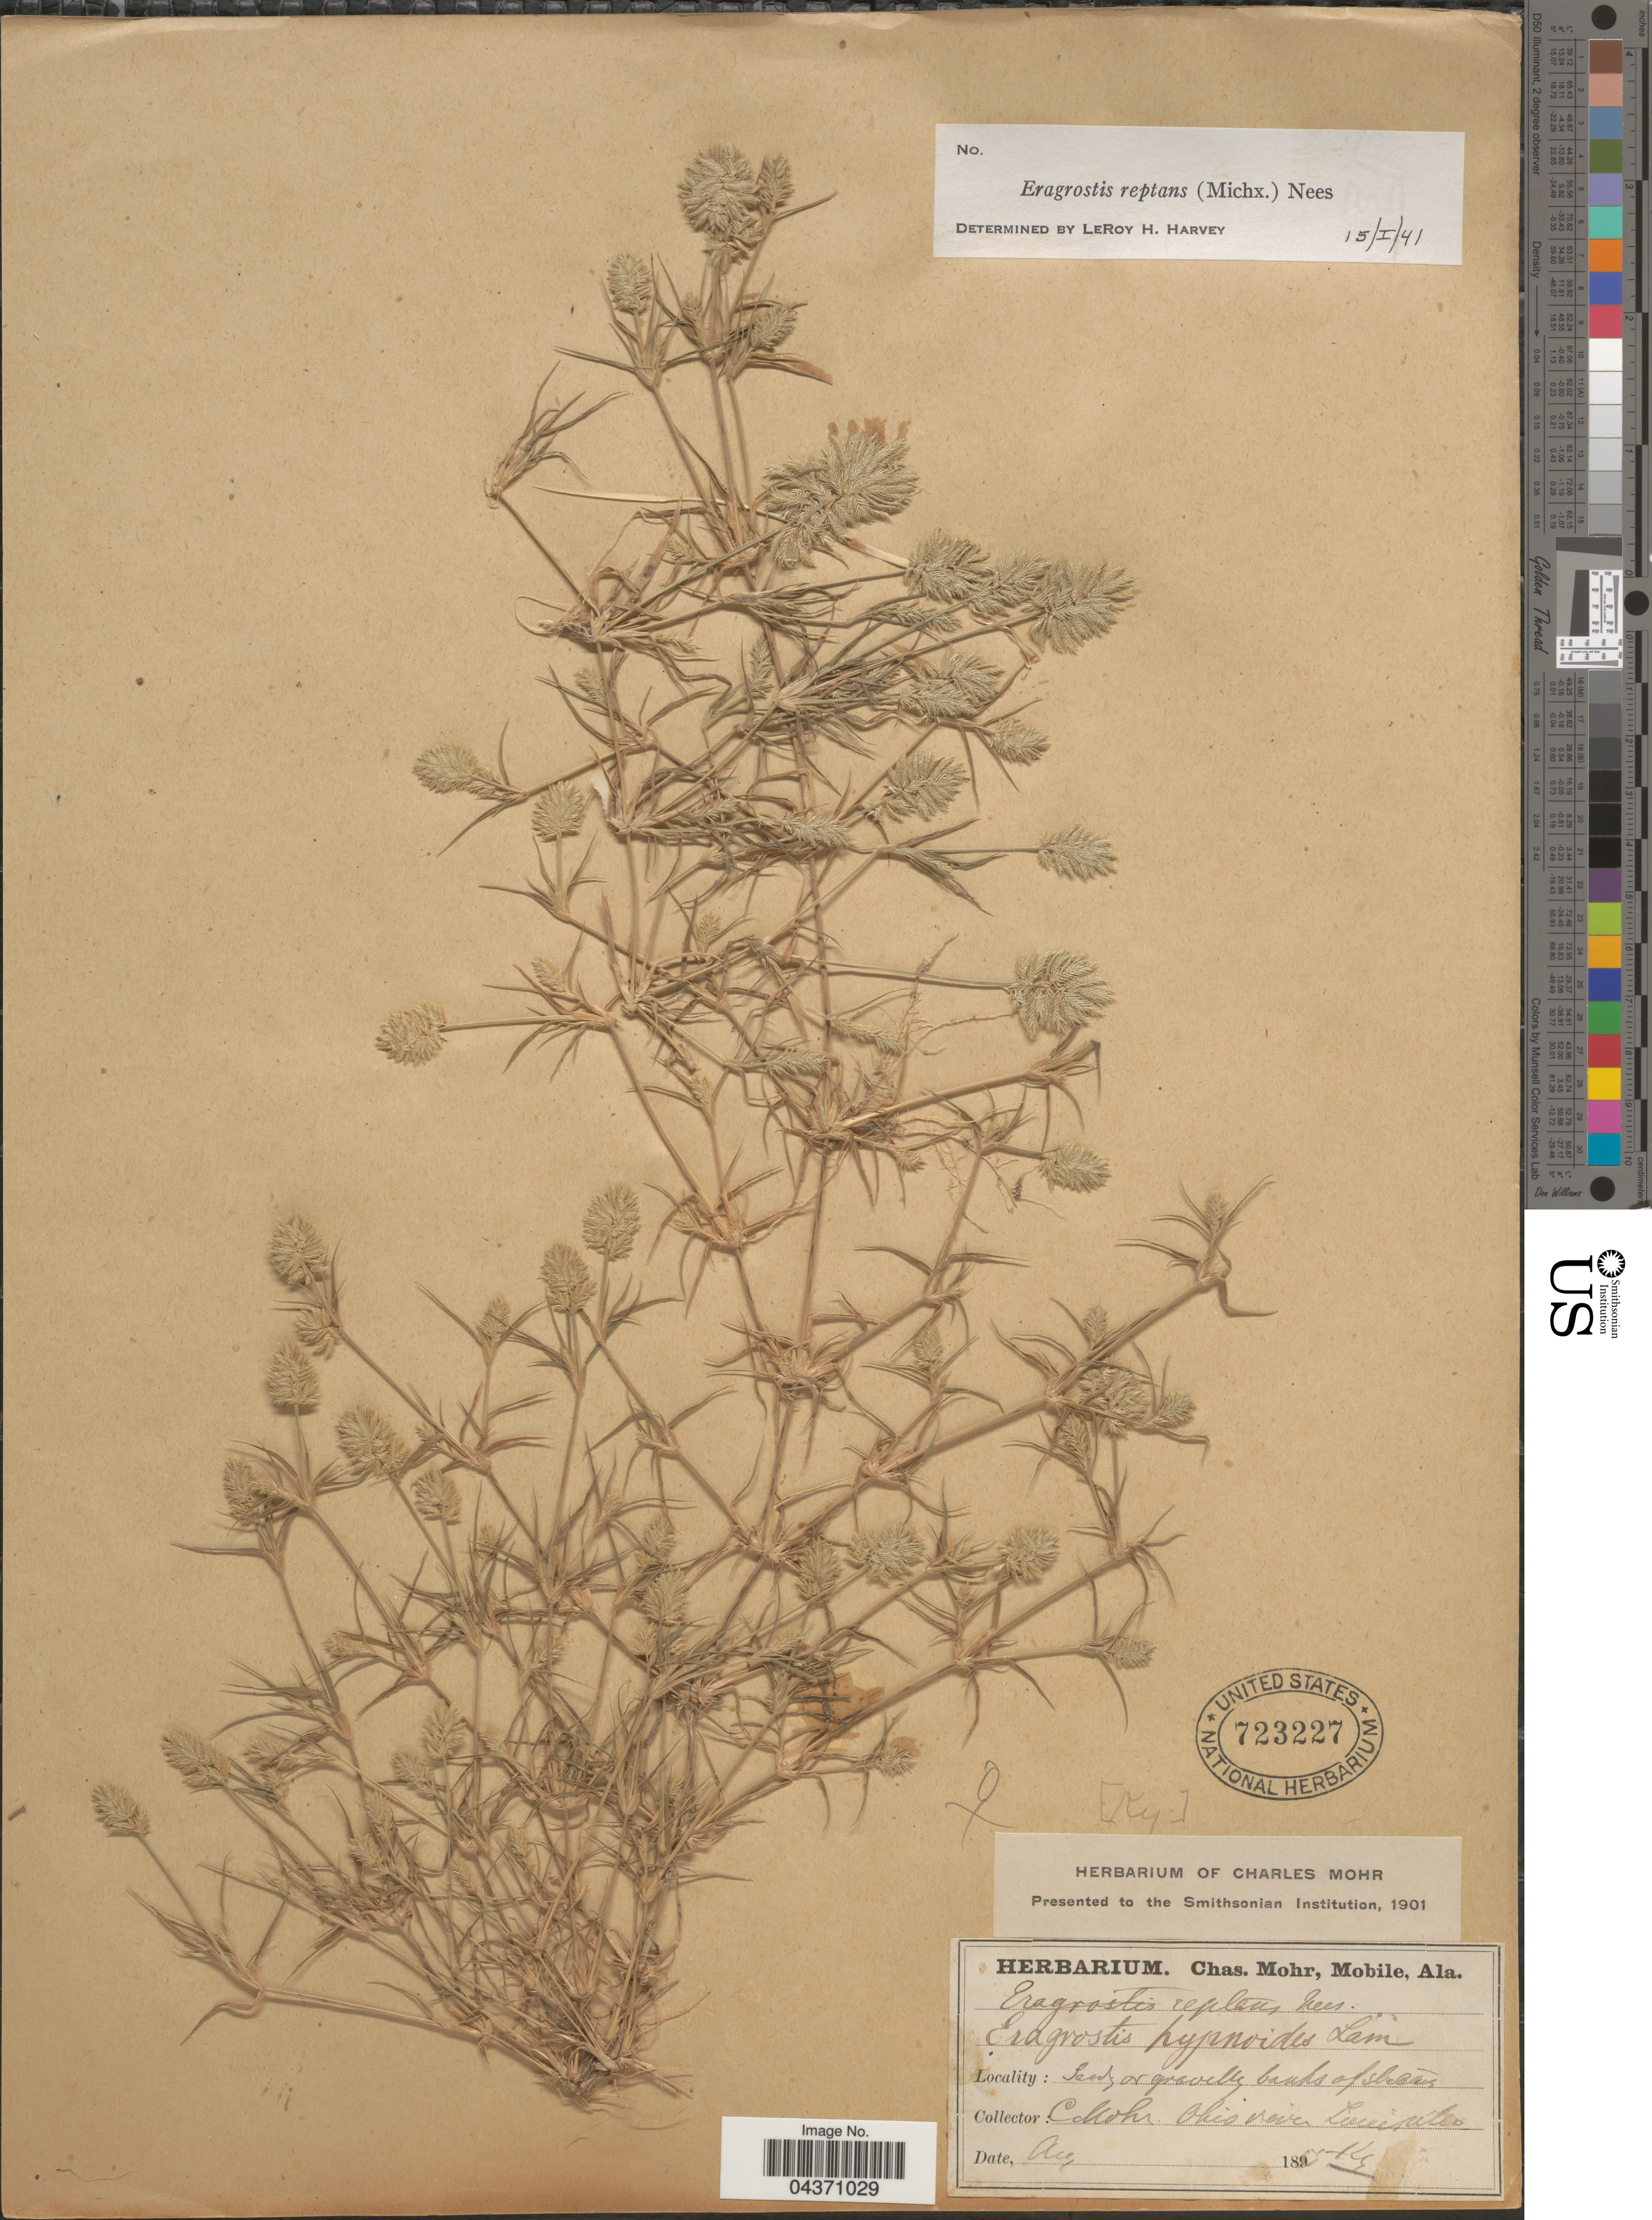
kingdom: Plantae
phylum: Tracheophyta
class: Liliopsida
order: Poales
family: Poaceae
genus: Eragrostis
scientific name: Eragrostis reptans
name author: (Michx.) Nees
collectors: Mohr, C. T. (herbarium)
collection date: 1854-08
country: United States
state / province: Kentucky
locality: Ohio river Louisville.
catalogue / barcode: US 723227